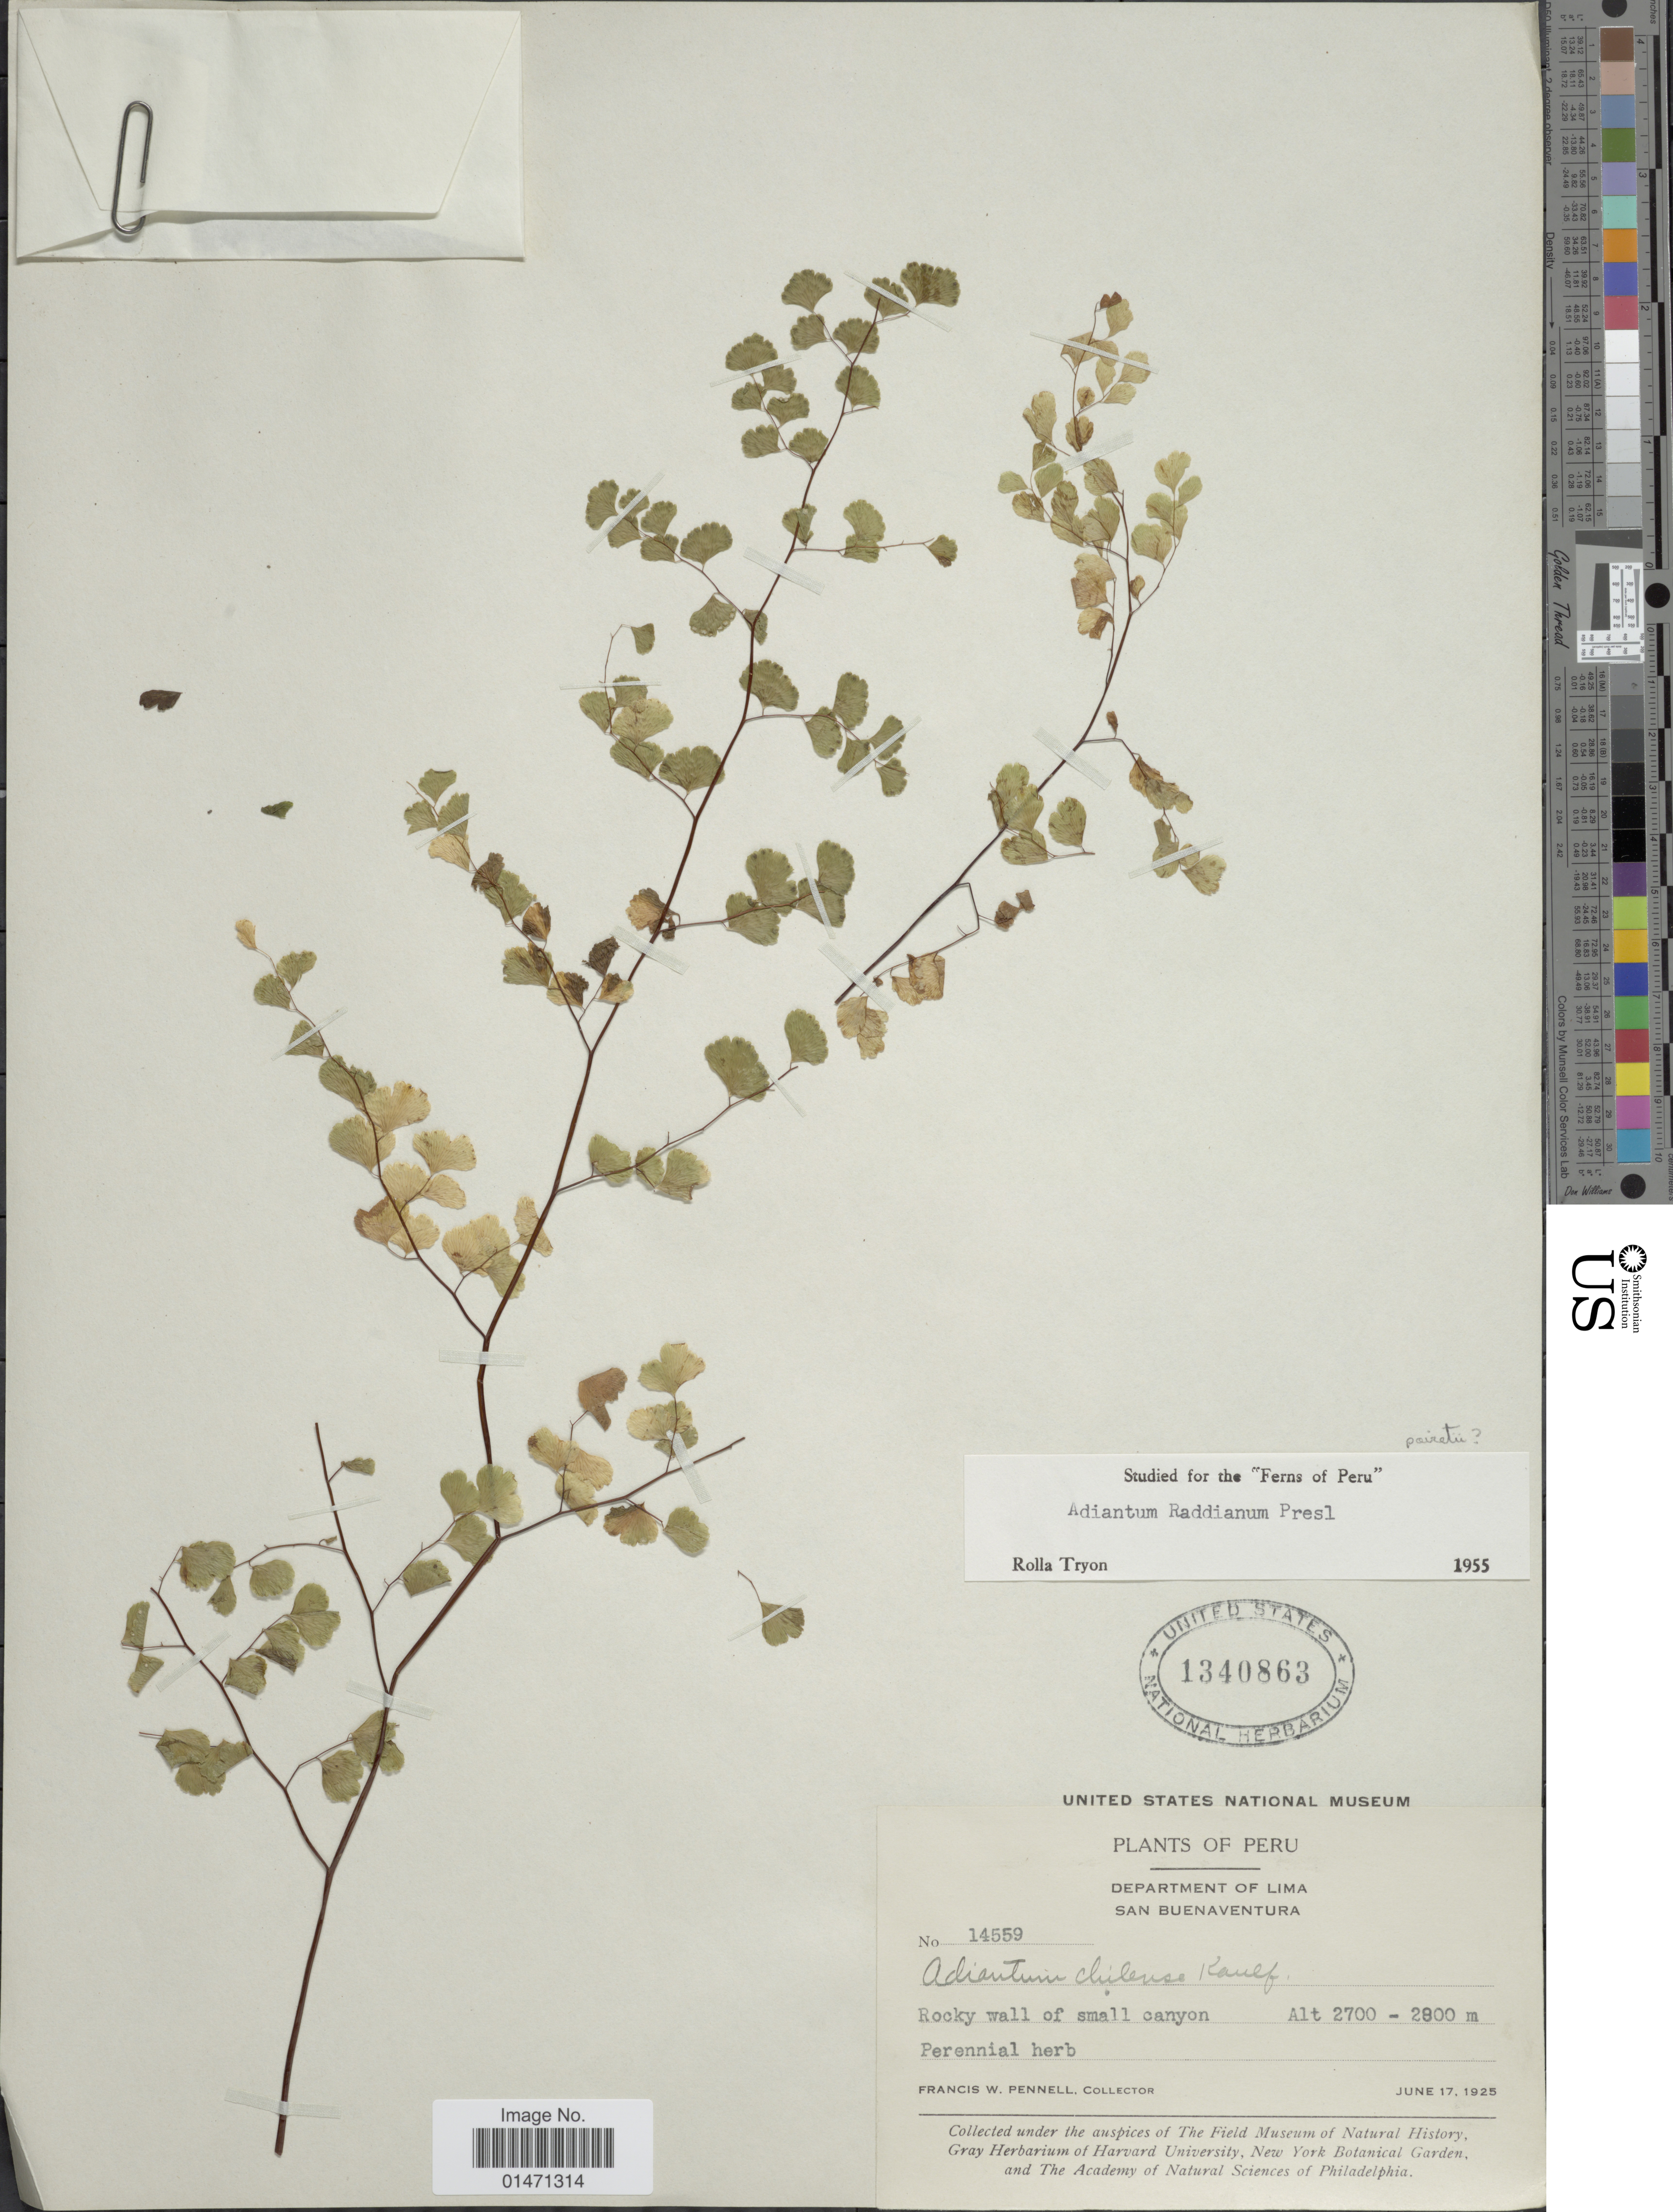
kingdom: Plantae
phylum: Tracheophyta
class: Polypodiopsida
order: Polypodiales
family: Pteridaceae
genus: Adiantum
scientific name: Adiantum raddianum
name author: C. Presl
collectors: F. W. Pennell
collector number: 14559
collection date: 1925-06-17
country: Peru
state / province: Lima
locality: Plants of Perum Department of Lima, San Buenaventura, rocky wall of small canyon, Perennial herb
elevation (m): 2700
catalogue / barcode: US 1340863